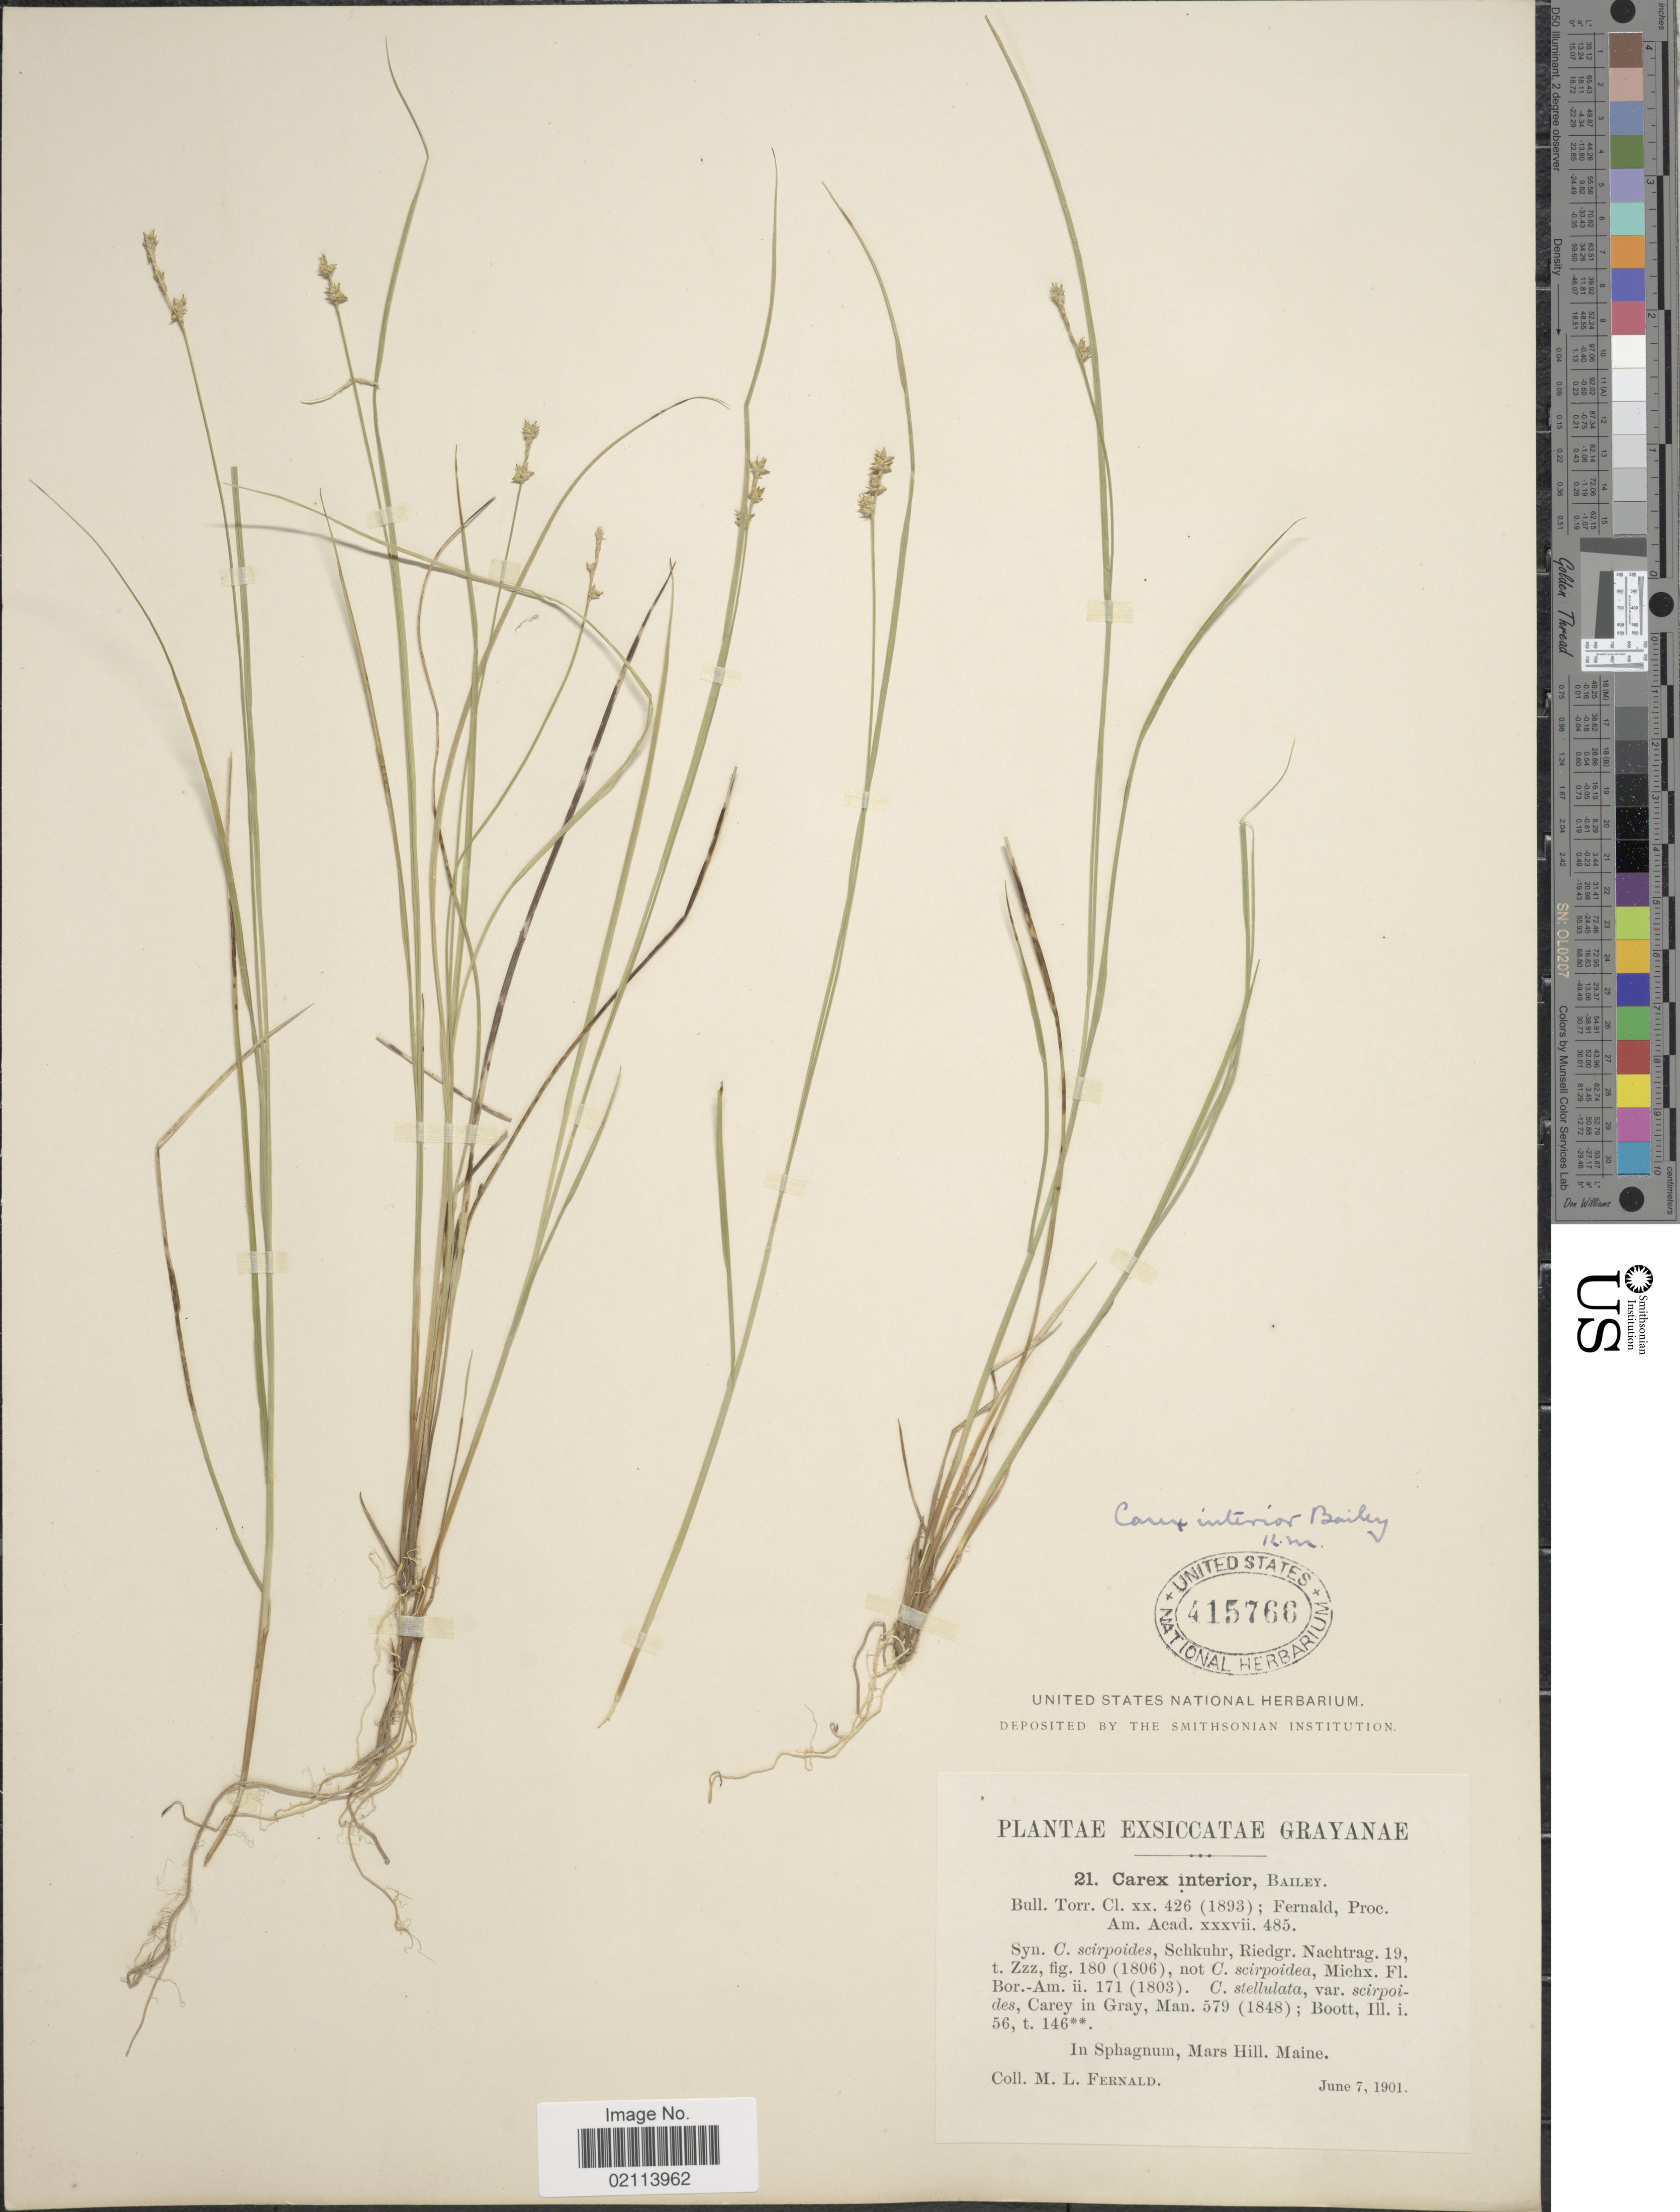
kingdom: Plantae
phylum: Tracheophyta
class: Liliopsida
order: Poales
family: Cyperaceae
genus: Carex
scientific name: Carex interior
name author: L.H. Bailey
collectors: M. L. Fernald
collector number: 21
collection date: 1901-06-07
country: United States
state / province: Maine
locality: Grayanae, In Sphagnum, Mars Hill.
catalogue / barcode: US 415766